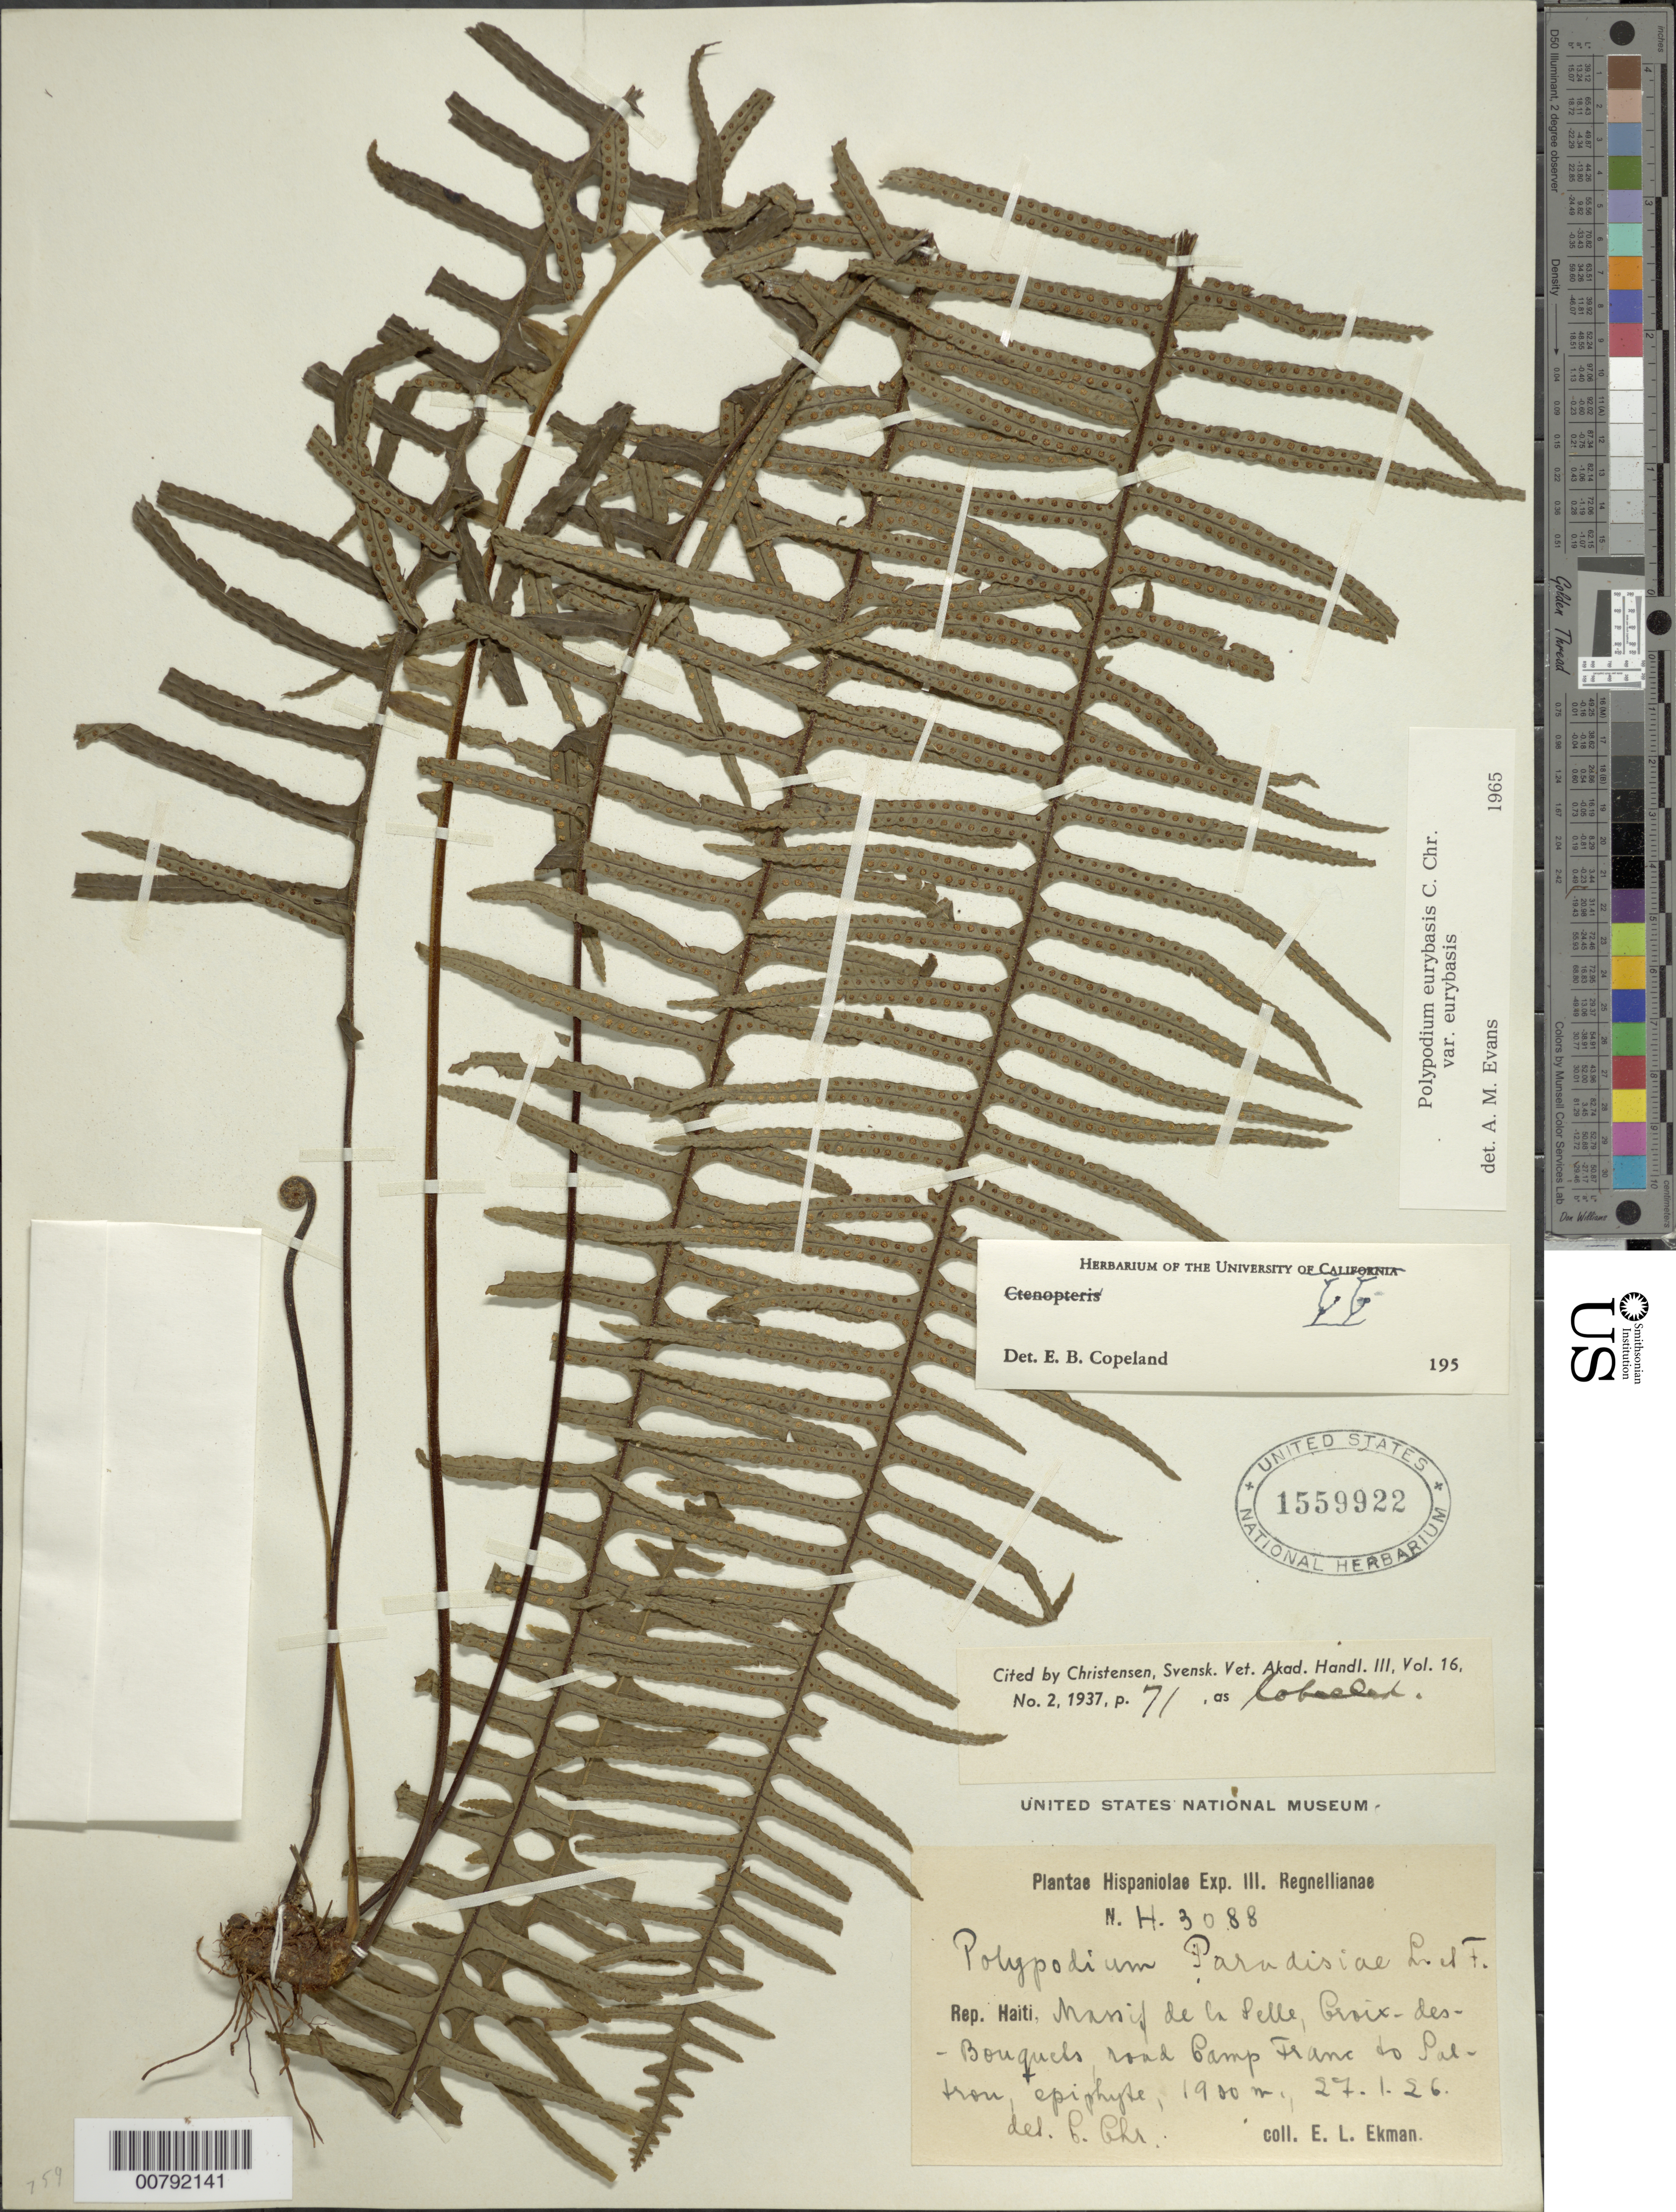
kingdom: Plantae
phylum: Tracheophyta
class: Polypodiopsida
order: Polypodiales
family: Polypodiaceae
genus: Pecluma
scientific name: Pecluma eurybasis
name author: (C. Chr.) M.G. Price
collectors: E. L. Ekman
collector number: H 3088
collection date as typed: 27 Jan 1926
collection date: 1926-01-27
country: Haiti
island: Hispaniola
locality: Massif de la Selle, Croix-des-Bouquets, Camp Franc to Patron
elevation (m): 1900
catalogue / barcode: US 1559922